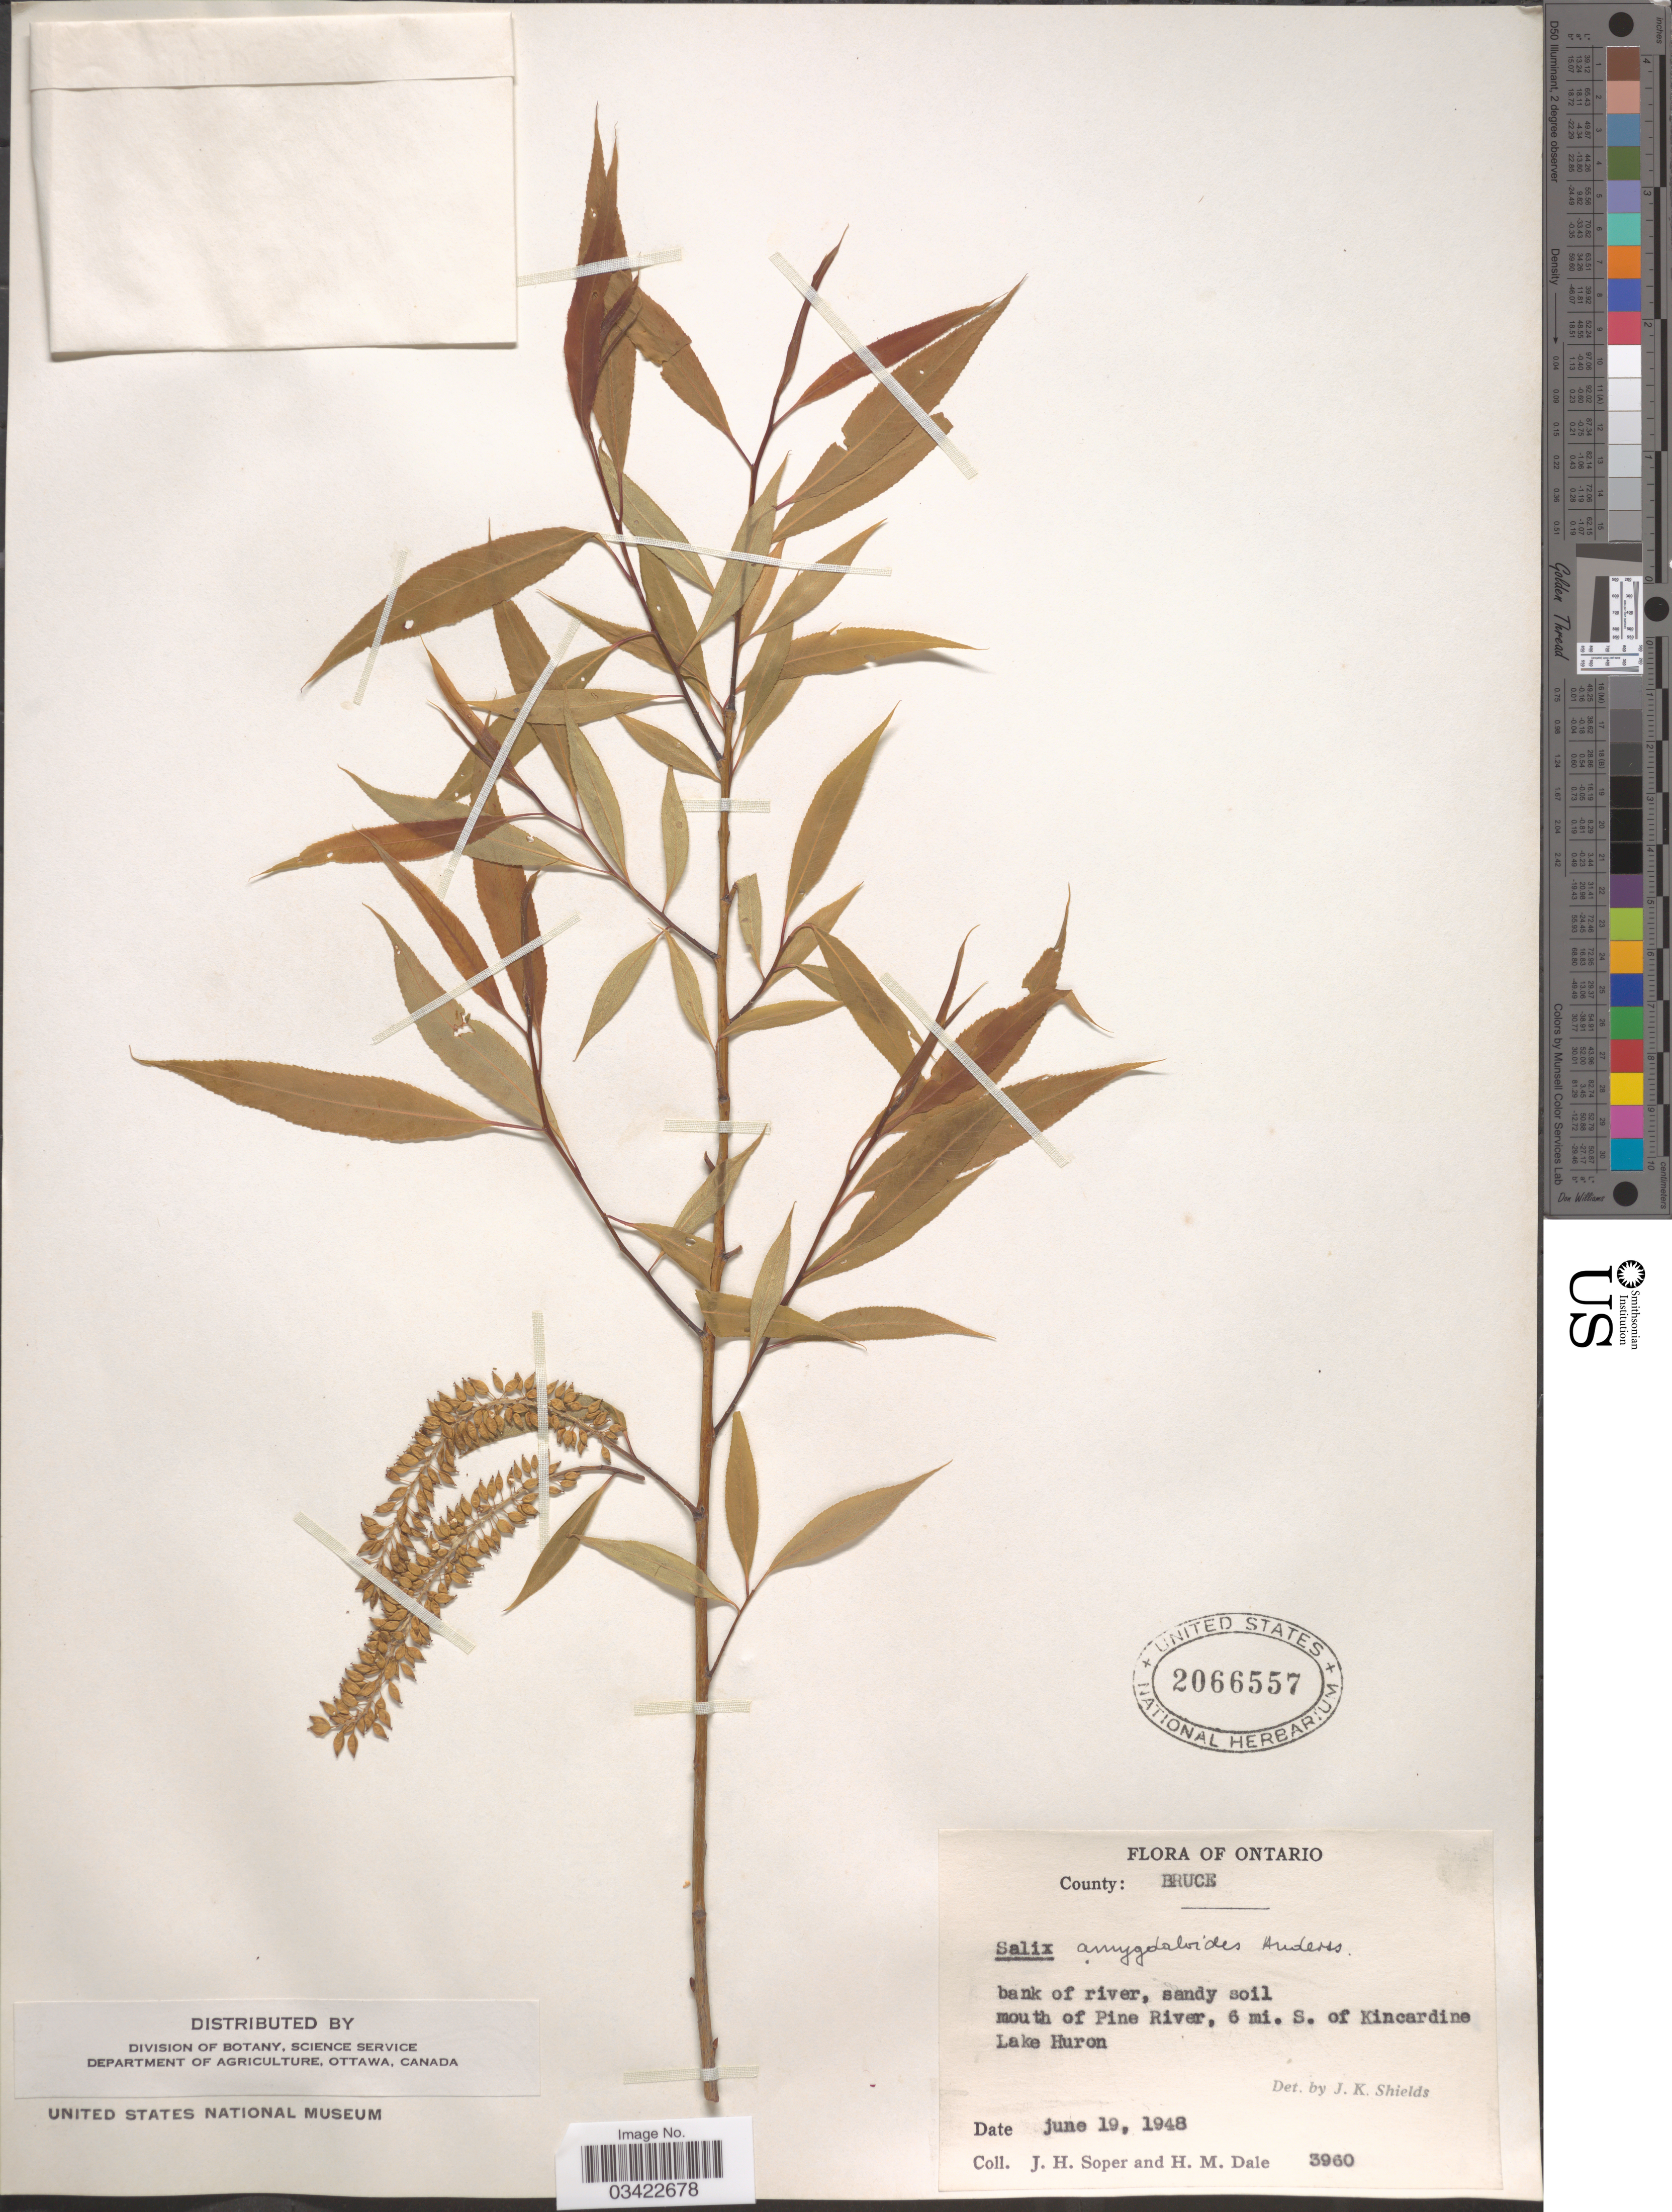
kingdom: Plantae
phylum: Tracheophyta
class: Magnoliopsida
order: Malpighiales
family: Salicaceae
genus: Salix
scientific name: Salix amygdaloides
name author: Andersson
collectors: J. H. Soper & H. M. Dale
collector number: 3960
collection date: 1948-06-19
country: Canada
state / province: Ontario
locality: County: Bruce. Bank of river, sandy soil. Mouth of Pine River, 6 mi. S. of Kincardine Lake Huron.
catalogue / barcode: US 2066557